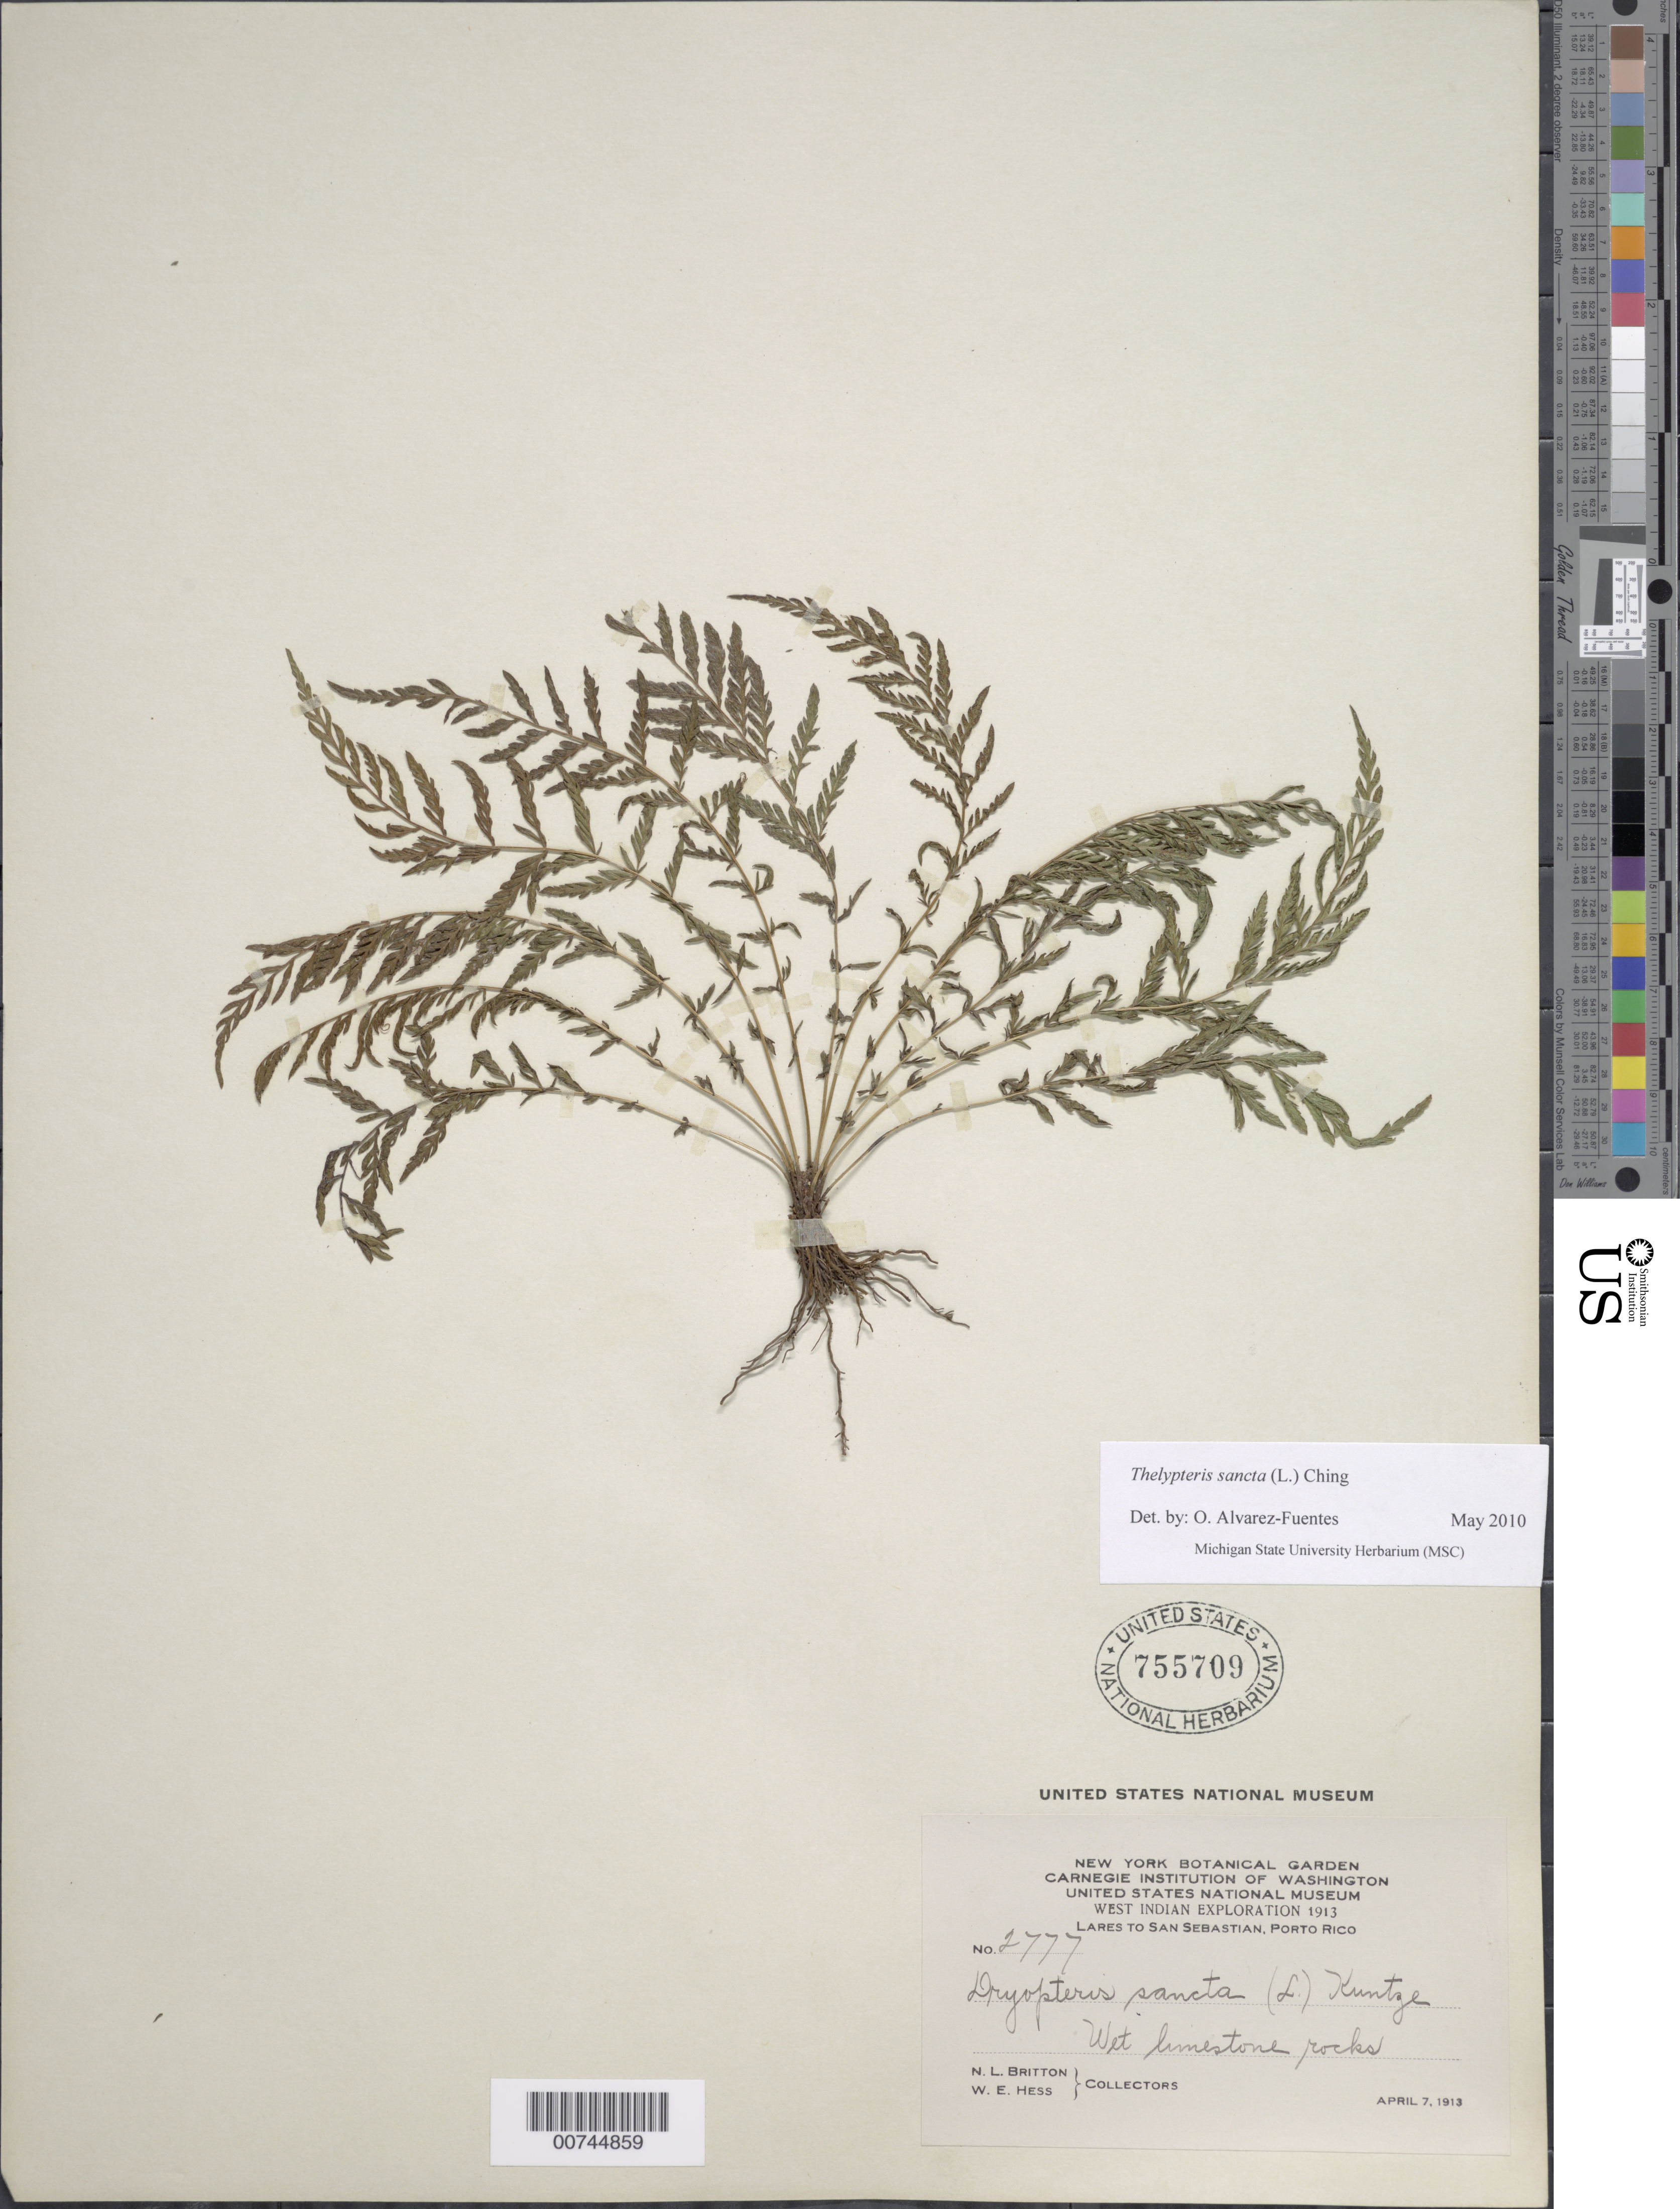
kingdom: Plantae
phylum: Tracheophyta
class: Polypodiopsida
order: Polypodiales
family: Thelypteridaceae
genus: Amauropelta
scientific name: Amauropelta sancta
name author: (L.) Pic. Serm.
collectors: N. Britton & W. Hess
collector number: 2777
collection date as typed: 07 Apr 1913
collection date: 1913-04-07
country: Puerto Rico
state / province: Lares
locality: Lares to San Sebastian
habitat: Wet limestone rocks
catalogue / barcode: US 755709